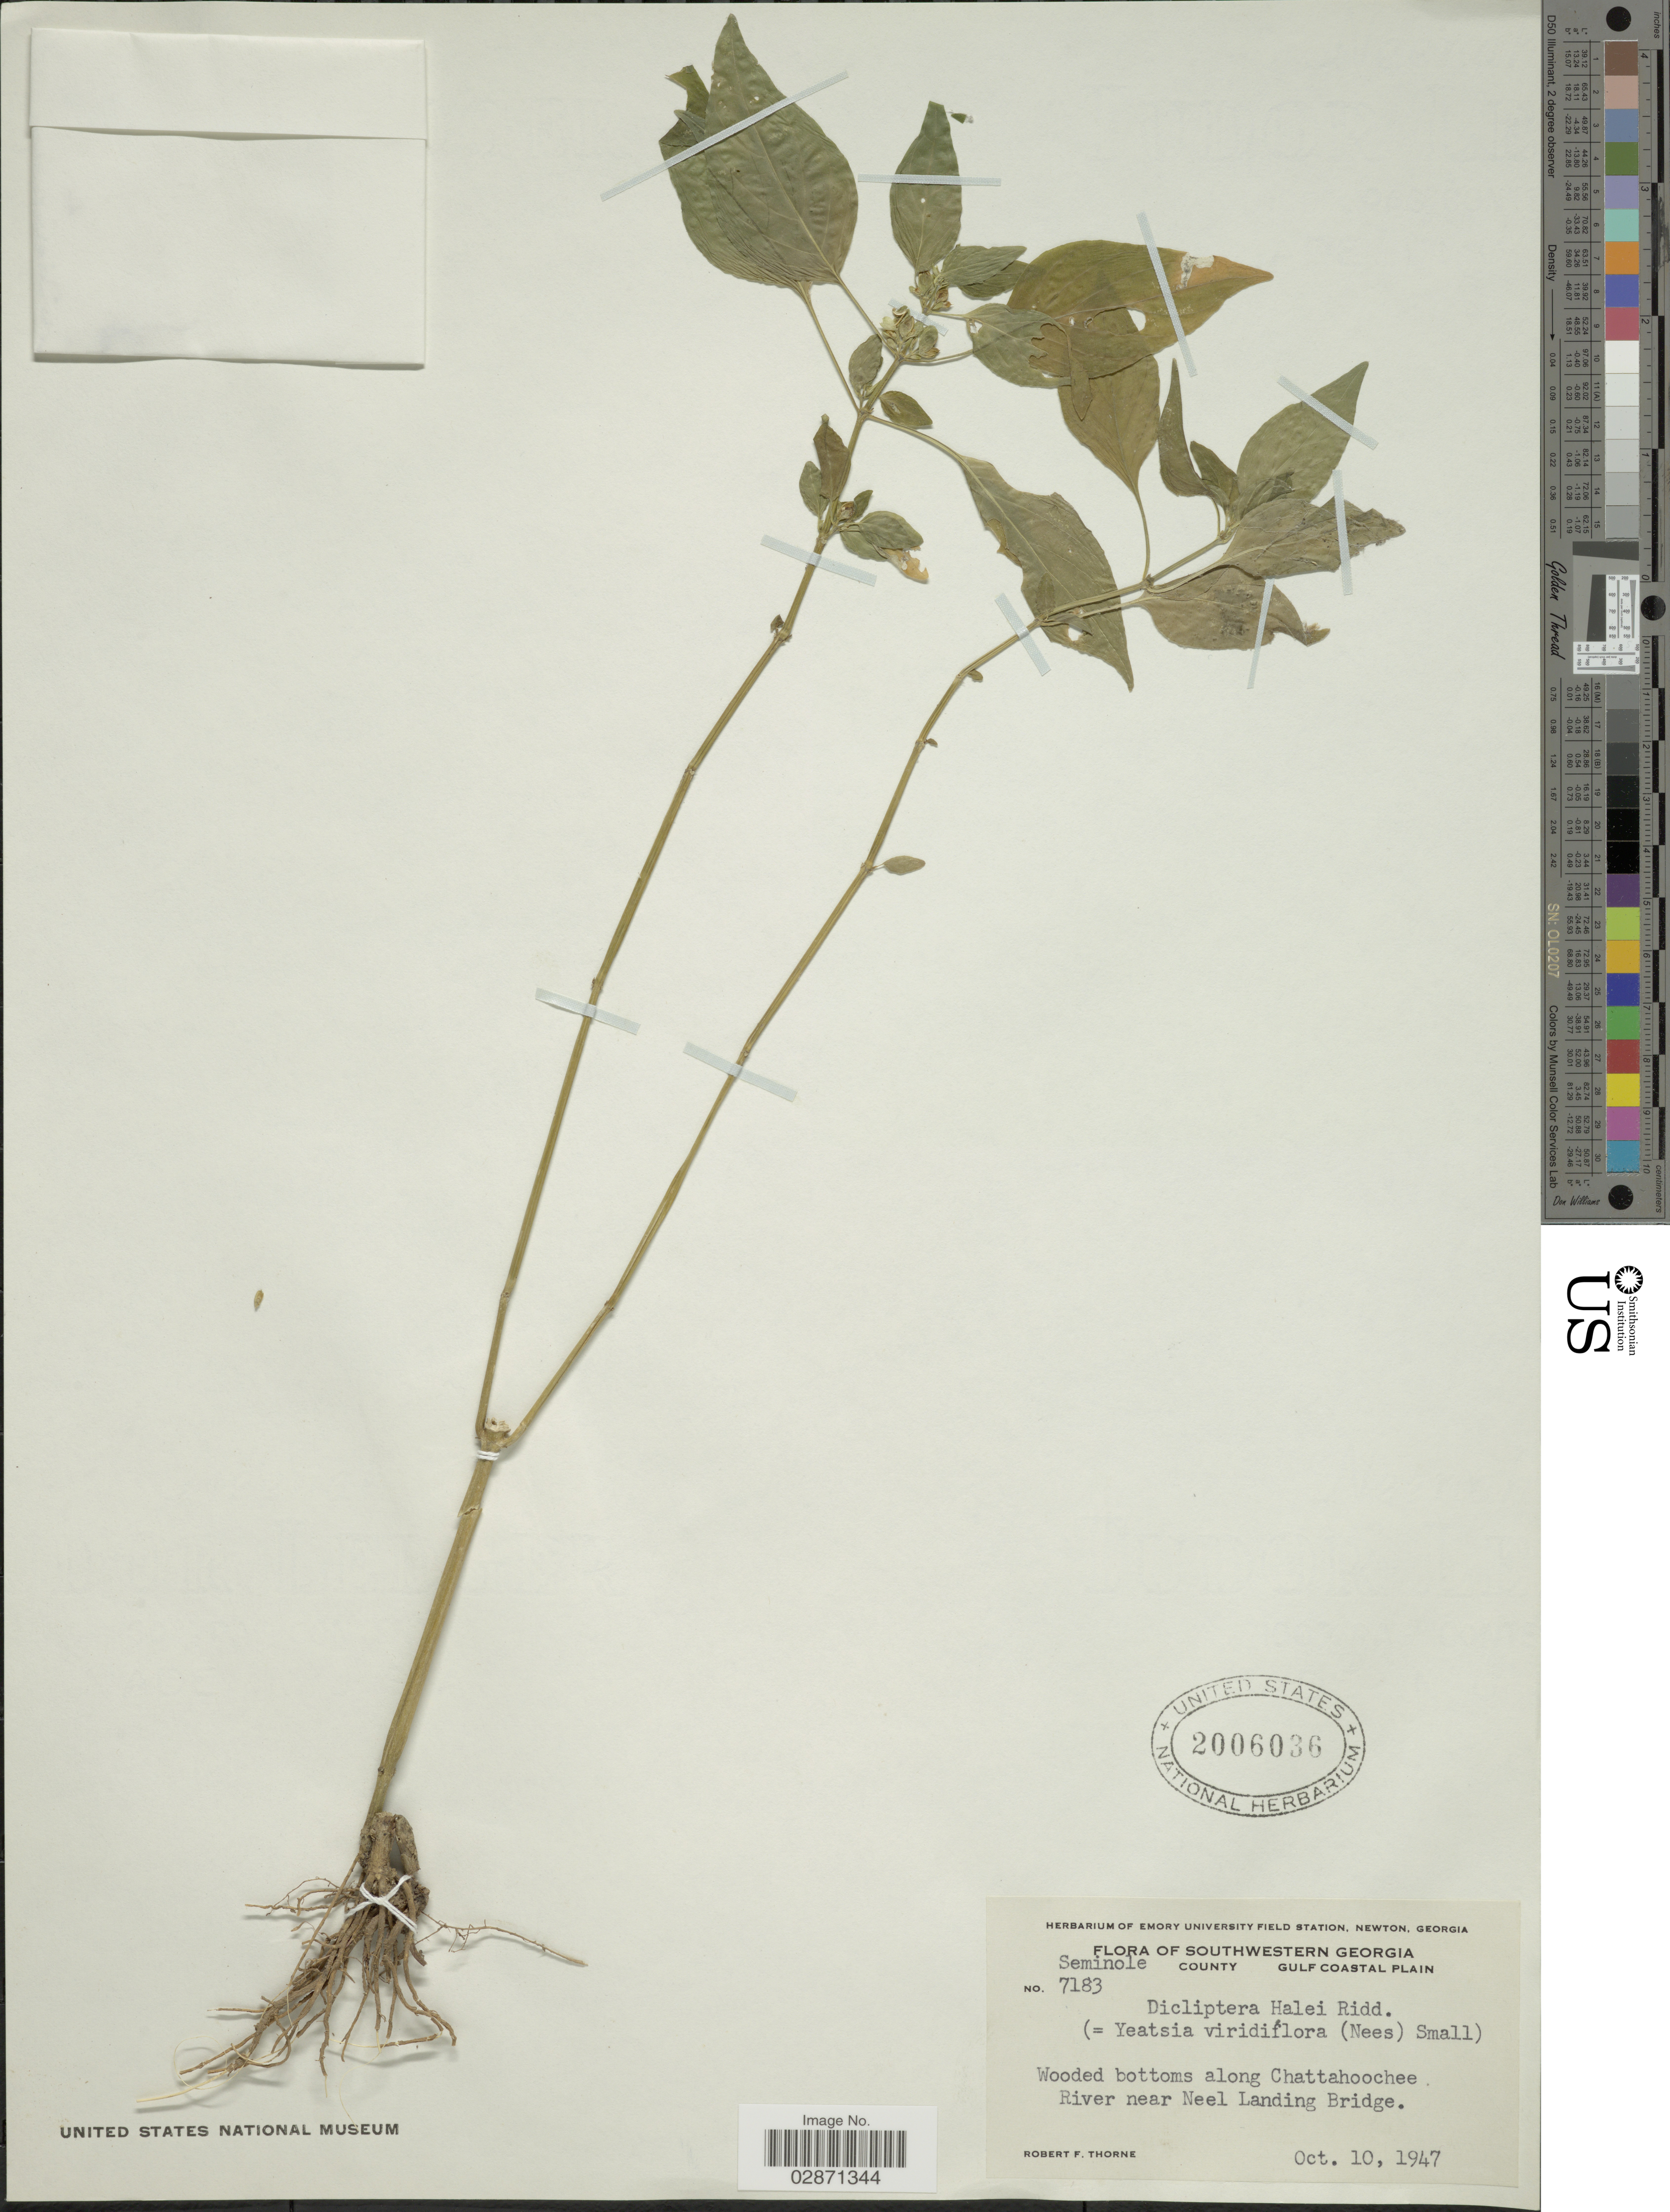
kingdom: Plantae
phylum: Tracheophyta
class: Magnoliopsida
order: Lamiales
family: Acanthaceae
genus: Dicliptera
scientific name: Dicliptera brachiata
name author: (Pursh) Spreng.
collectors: R. F. Thorne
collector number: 7183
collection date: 1947-10-10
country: United States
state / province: Georgia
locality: Southwestern Georgia. Seminole County, Gulf Coastal Plain. Wooded bottoms along Chattahoochee River near Neel Landing Bridge.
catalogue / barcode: US 2006036